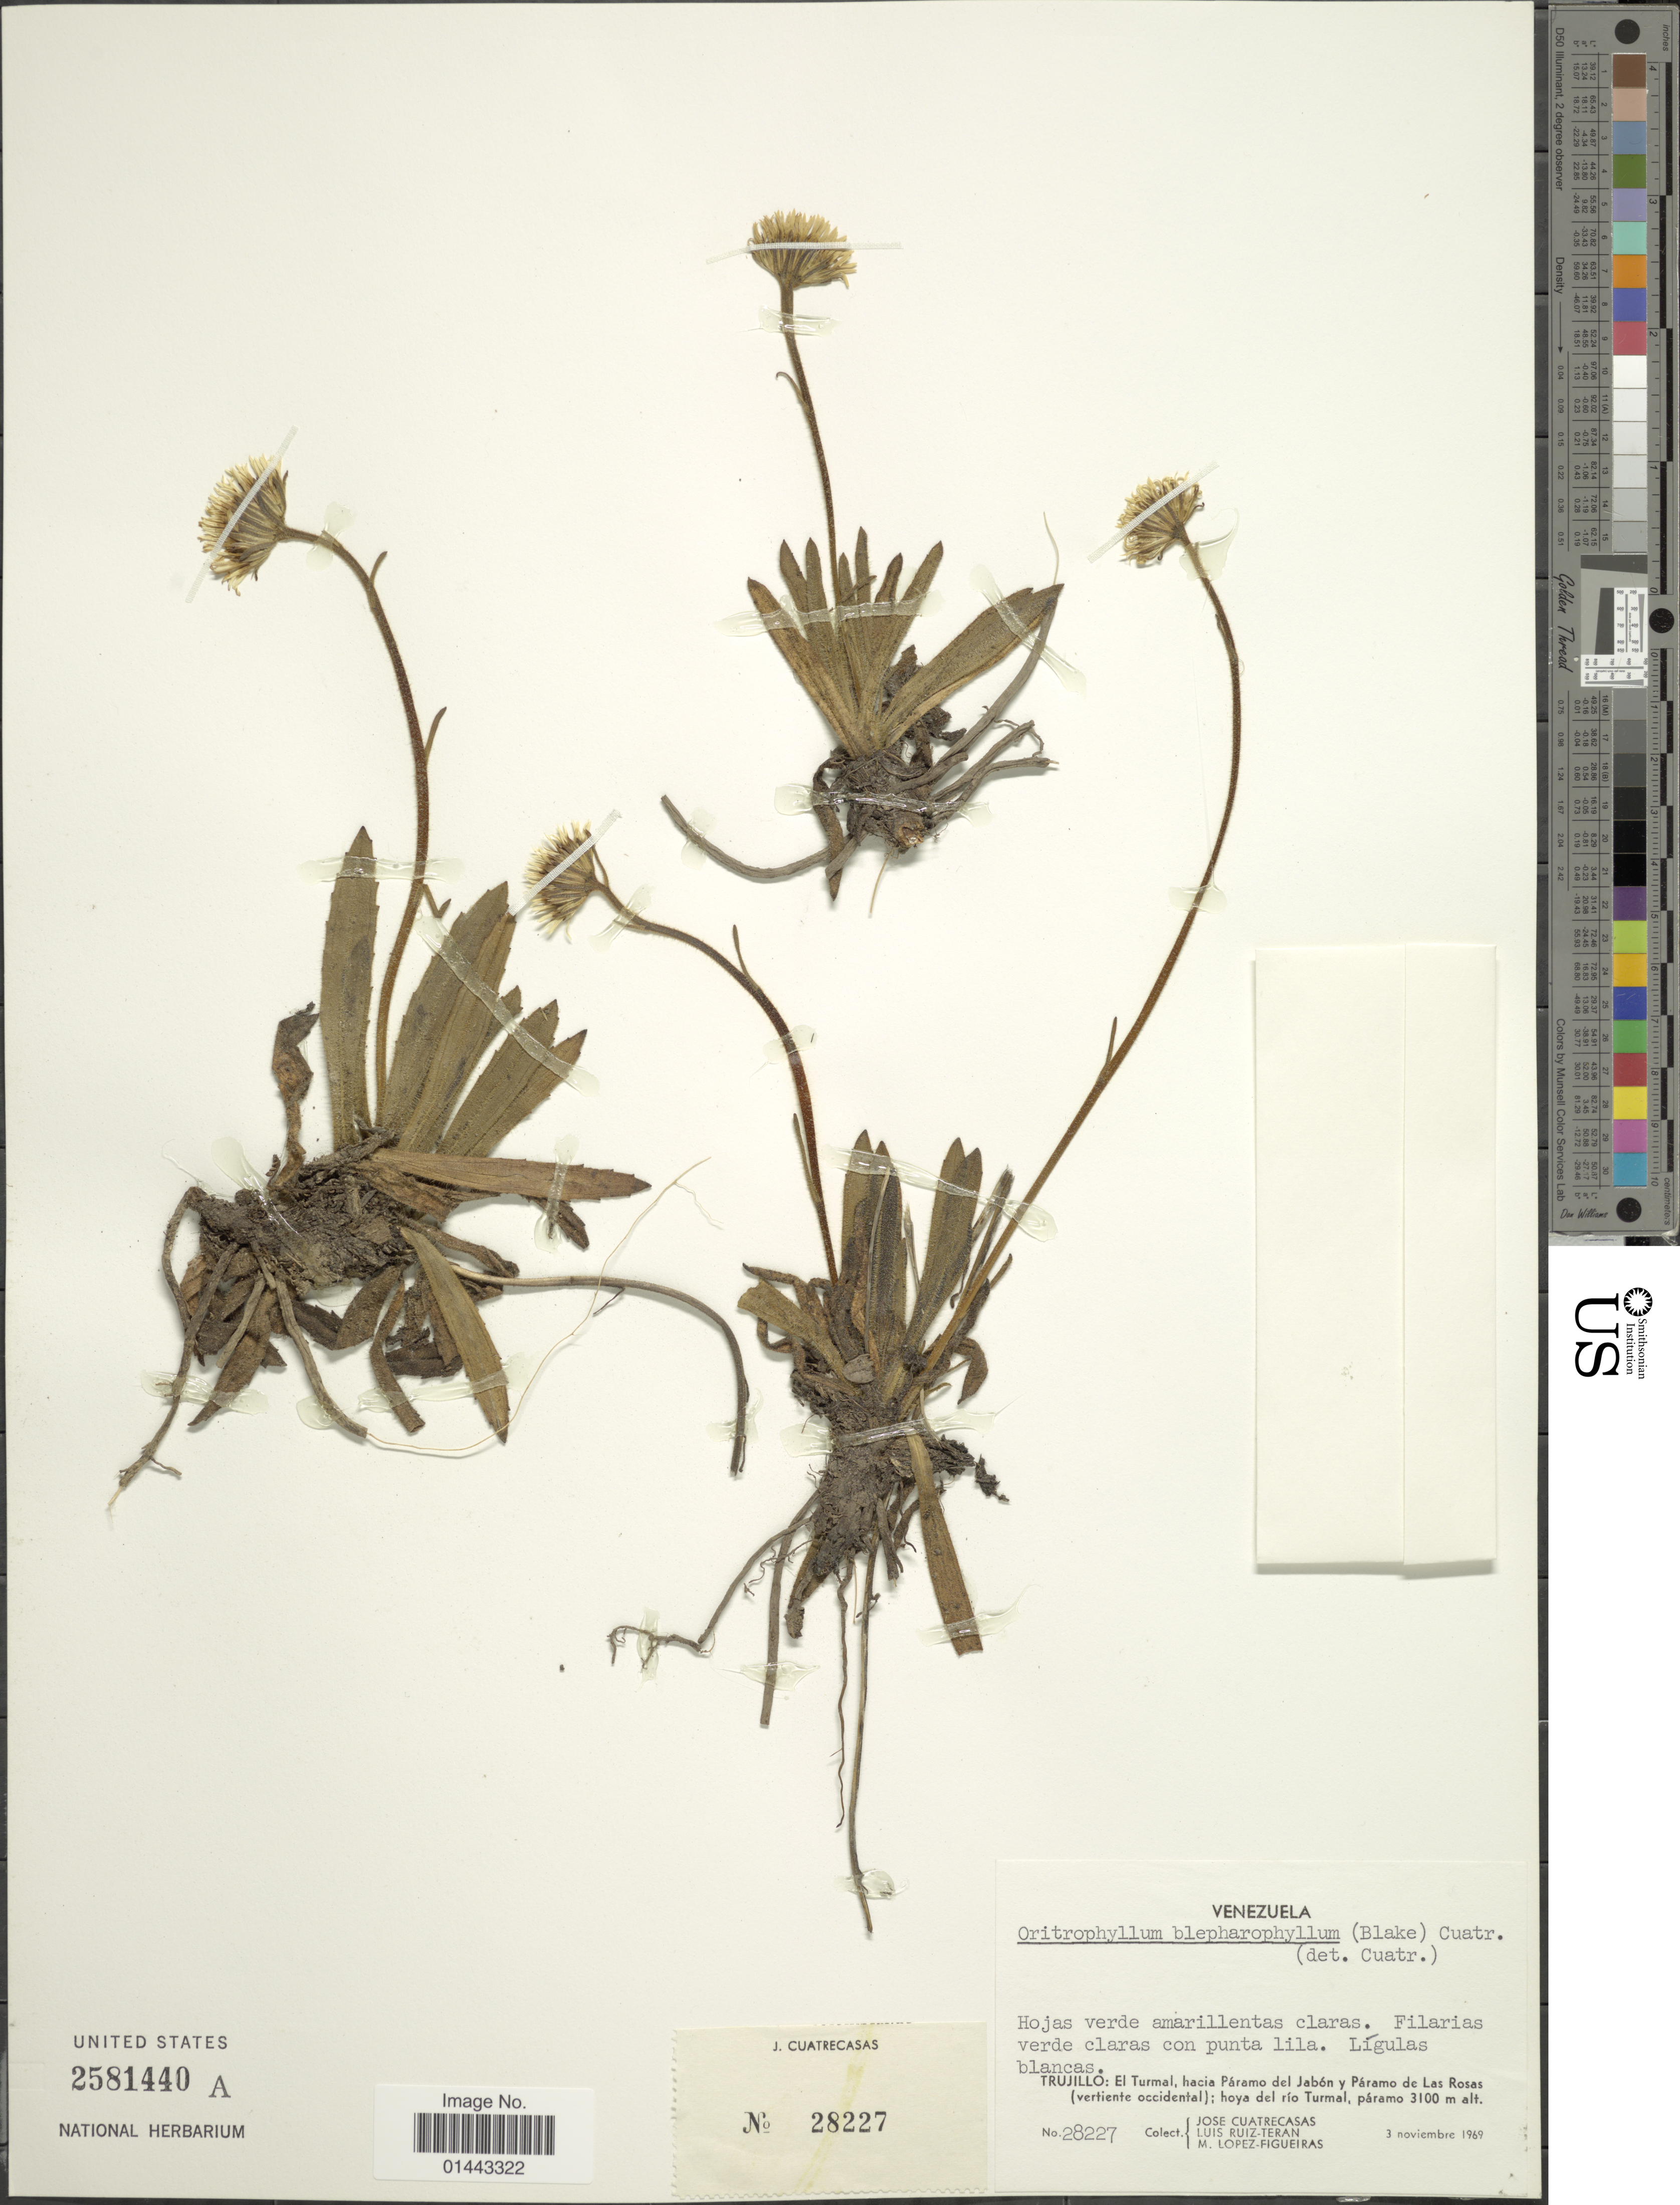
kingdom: Plantae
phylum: Tracheophyta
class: Magnoliopsida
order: Asterales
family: Asteraceae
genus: Oritrophium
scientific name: Oritrophium blepharophyllum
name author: (S.F. Blake) Cuatrec.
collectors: J. Cuatrecasas, L. Teran & M. López Figueiras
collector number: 28227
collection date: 1969-11-03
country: Venezuela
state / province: Trujillo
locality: El Turmal, hacia Paramo del Jabon y Paramo de Las Rosas (vertiente oriental): hoya del rio Turmal, paramo.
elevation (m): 3100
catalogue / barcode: US 2581440A